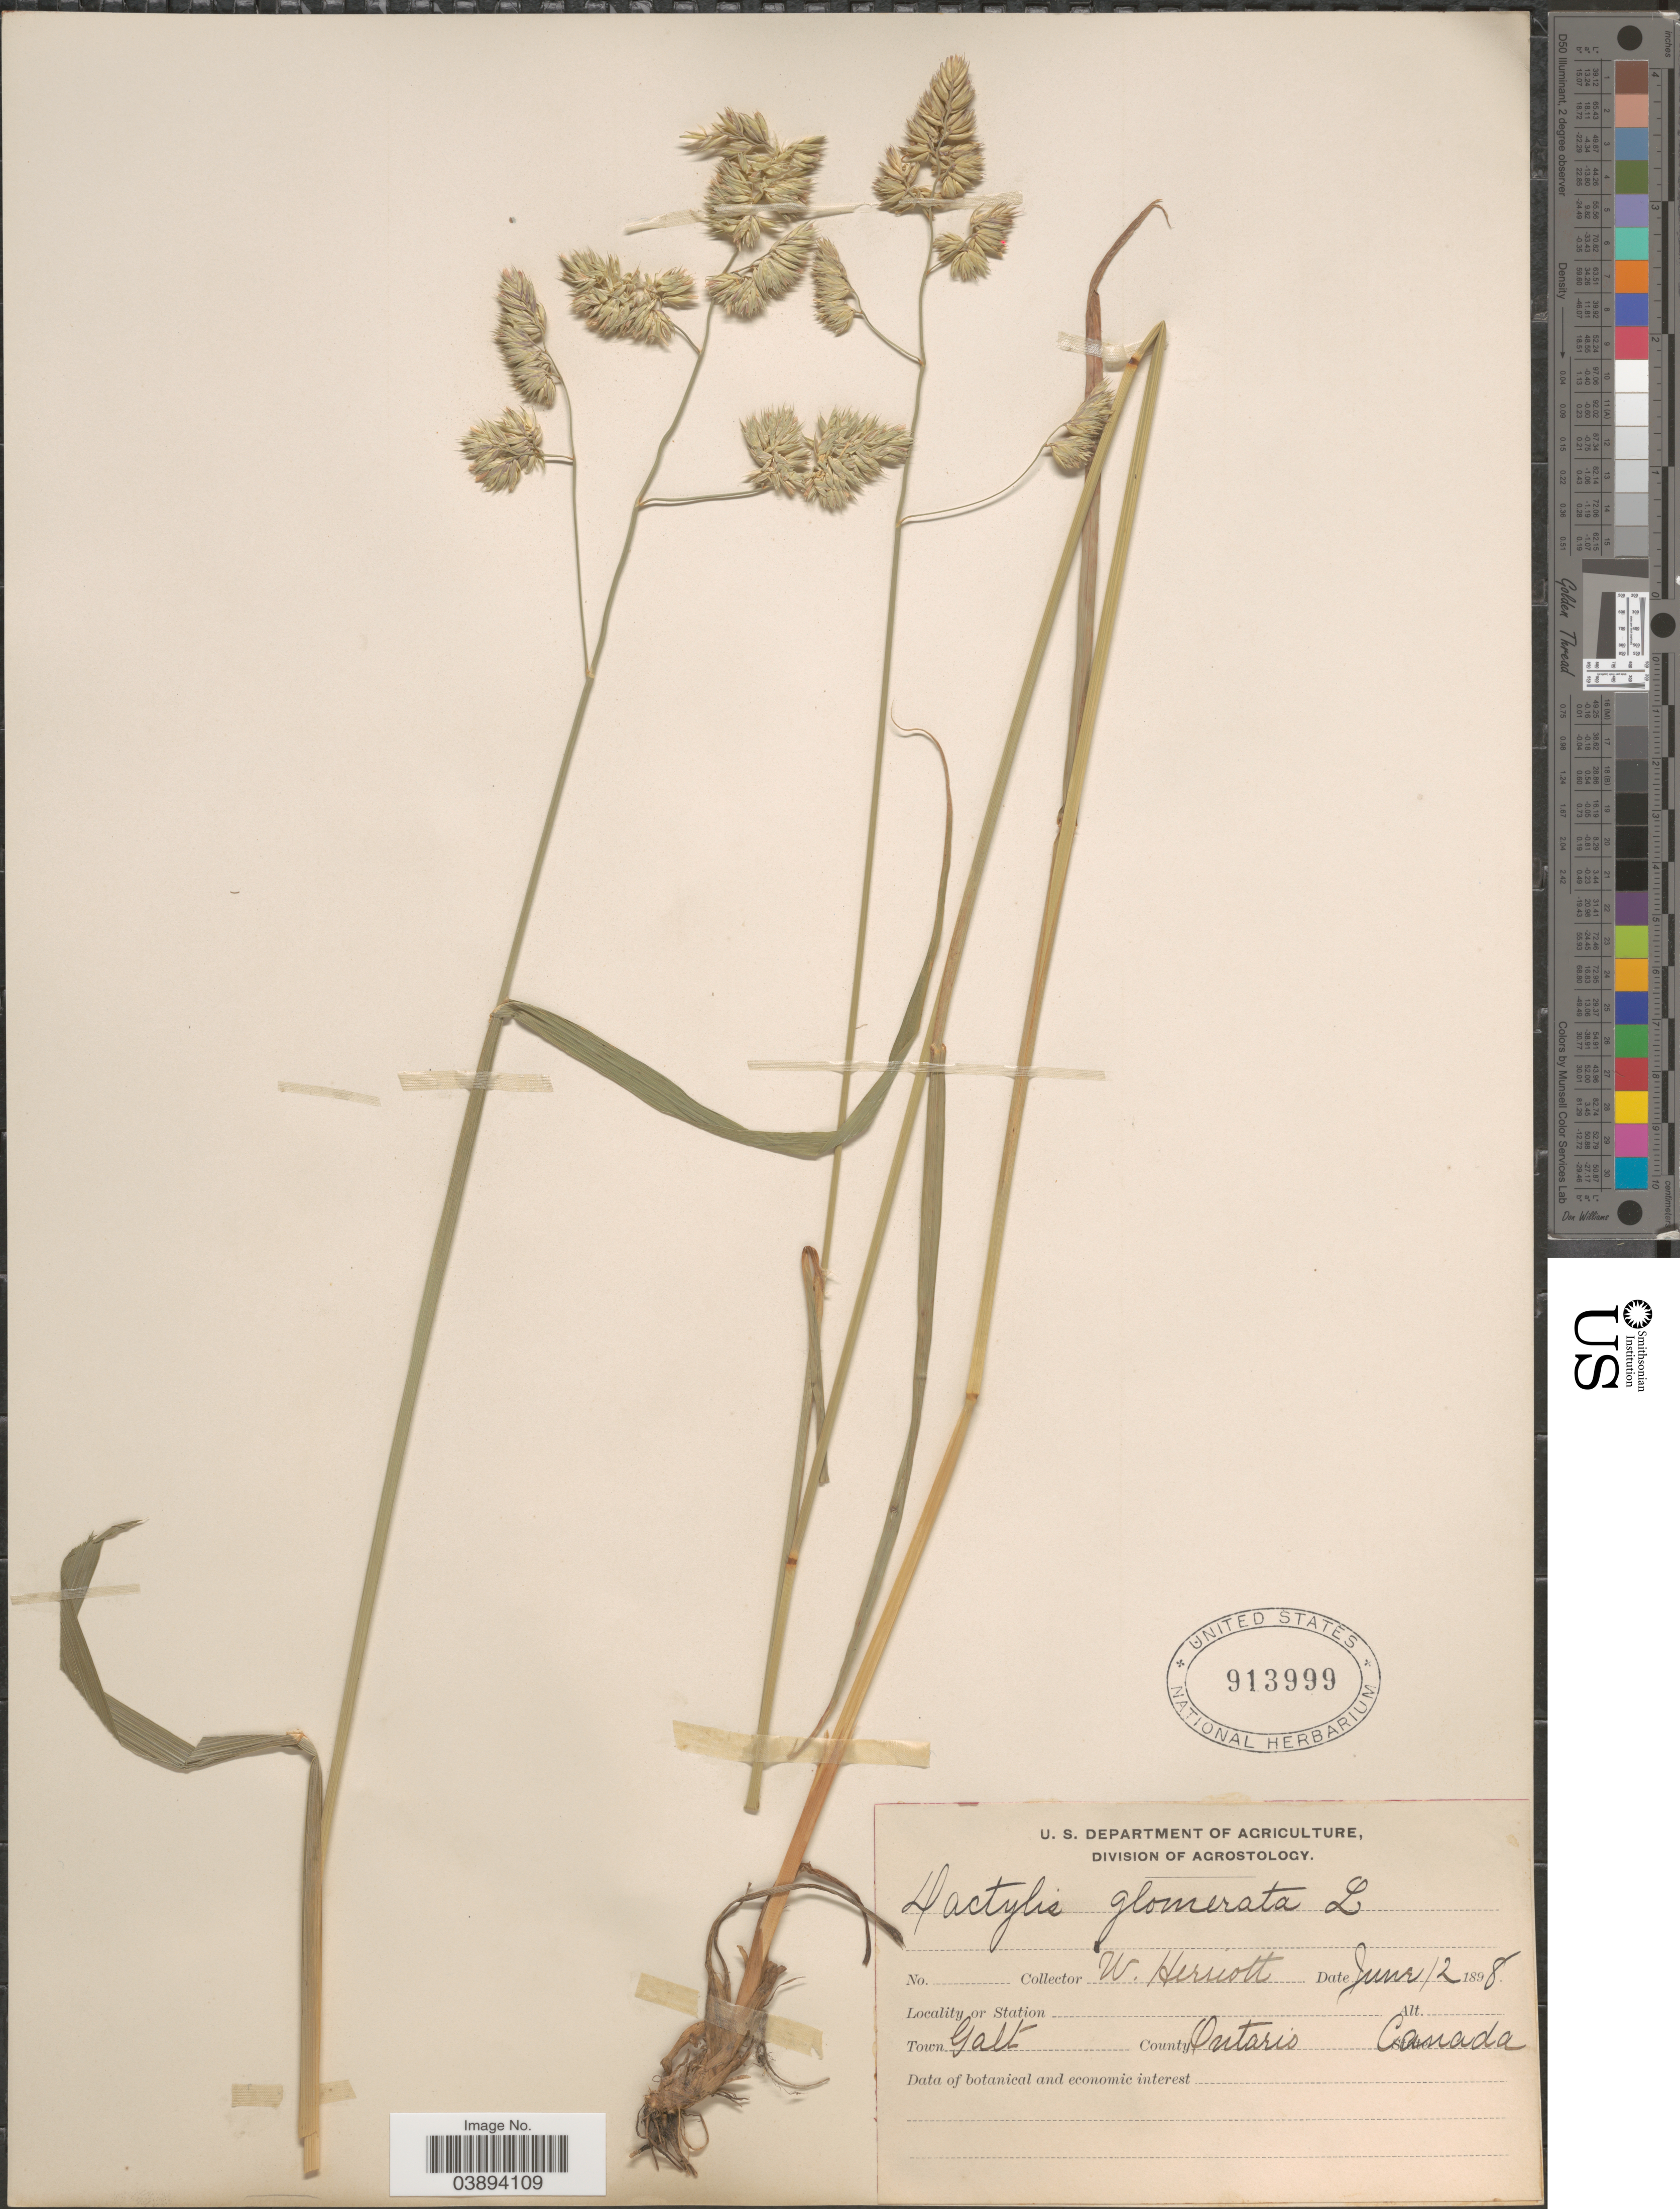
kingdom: Plantae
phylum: Tracheophyta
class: Liliopsida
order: Poales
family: Poaceae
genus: Dactylis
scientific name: Dactylis glomerata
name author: L.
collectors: W. Herriot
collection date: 1898-06-12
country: Canada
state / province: Ontario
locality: Galt. County Ontario.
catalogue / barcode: US 913999